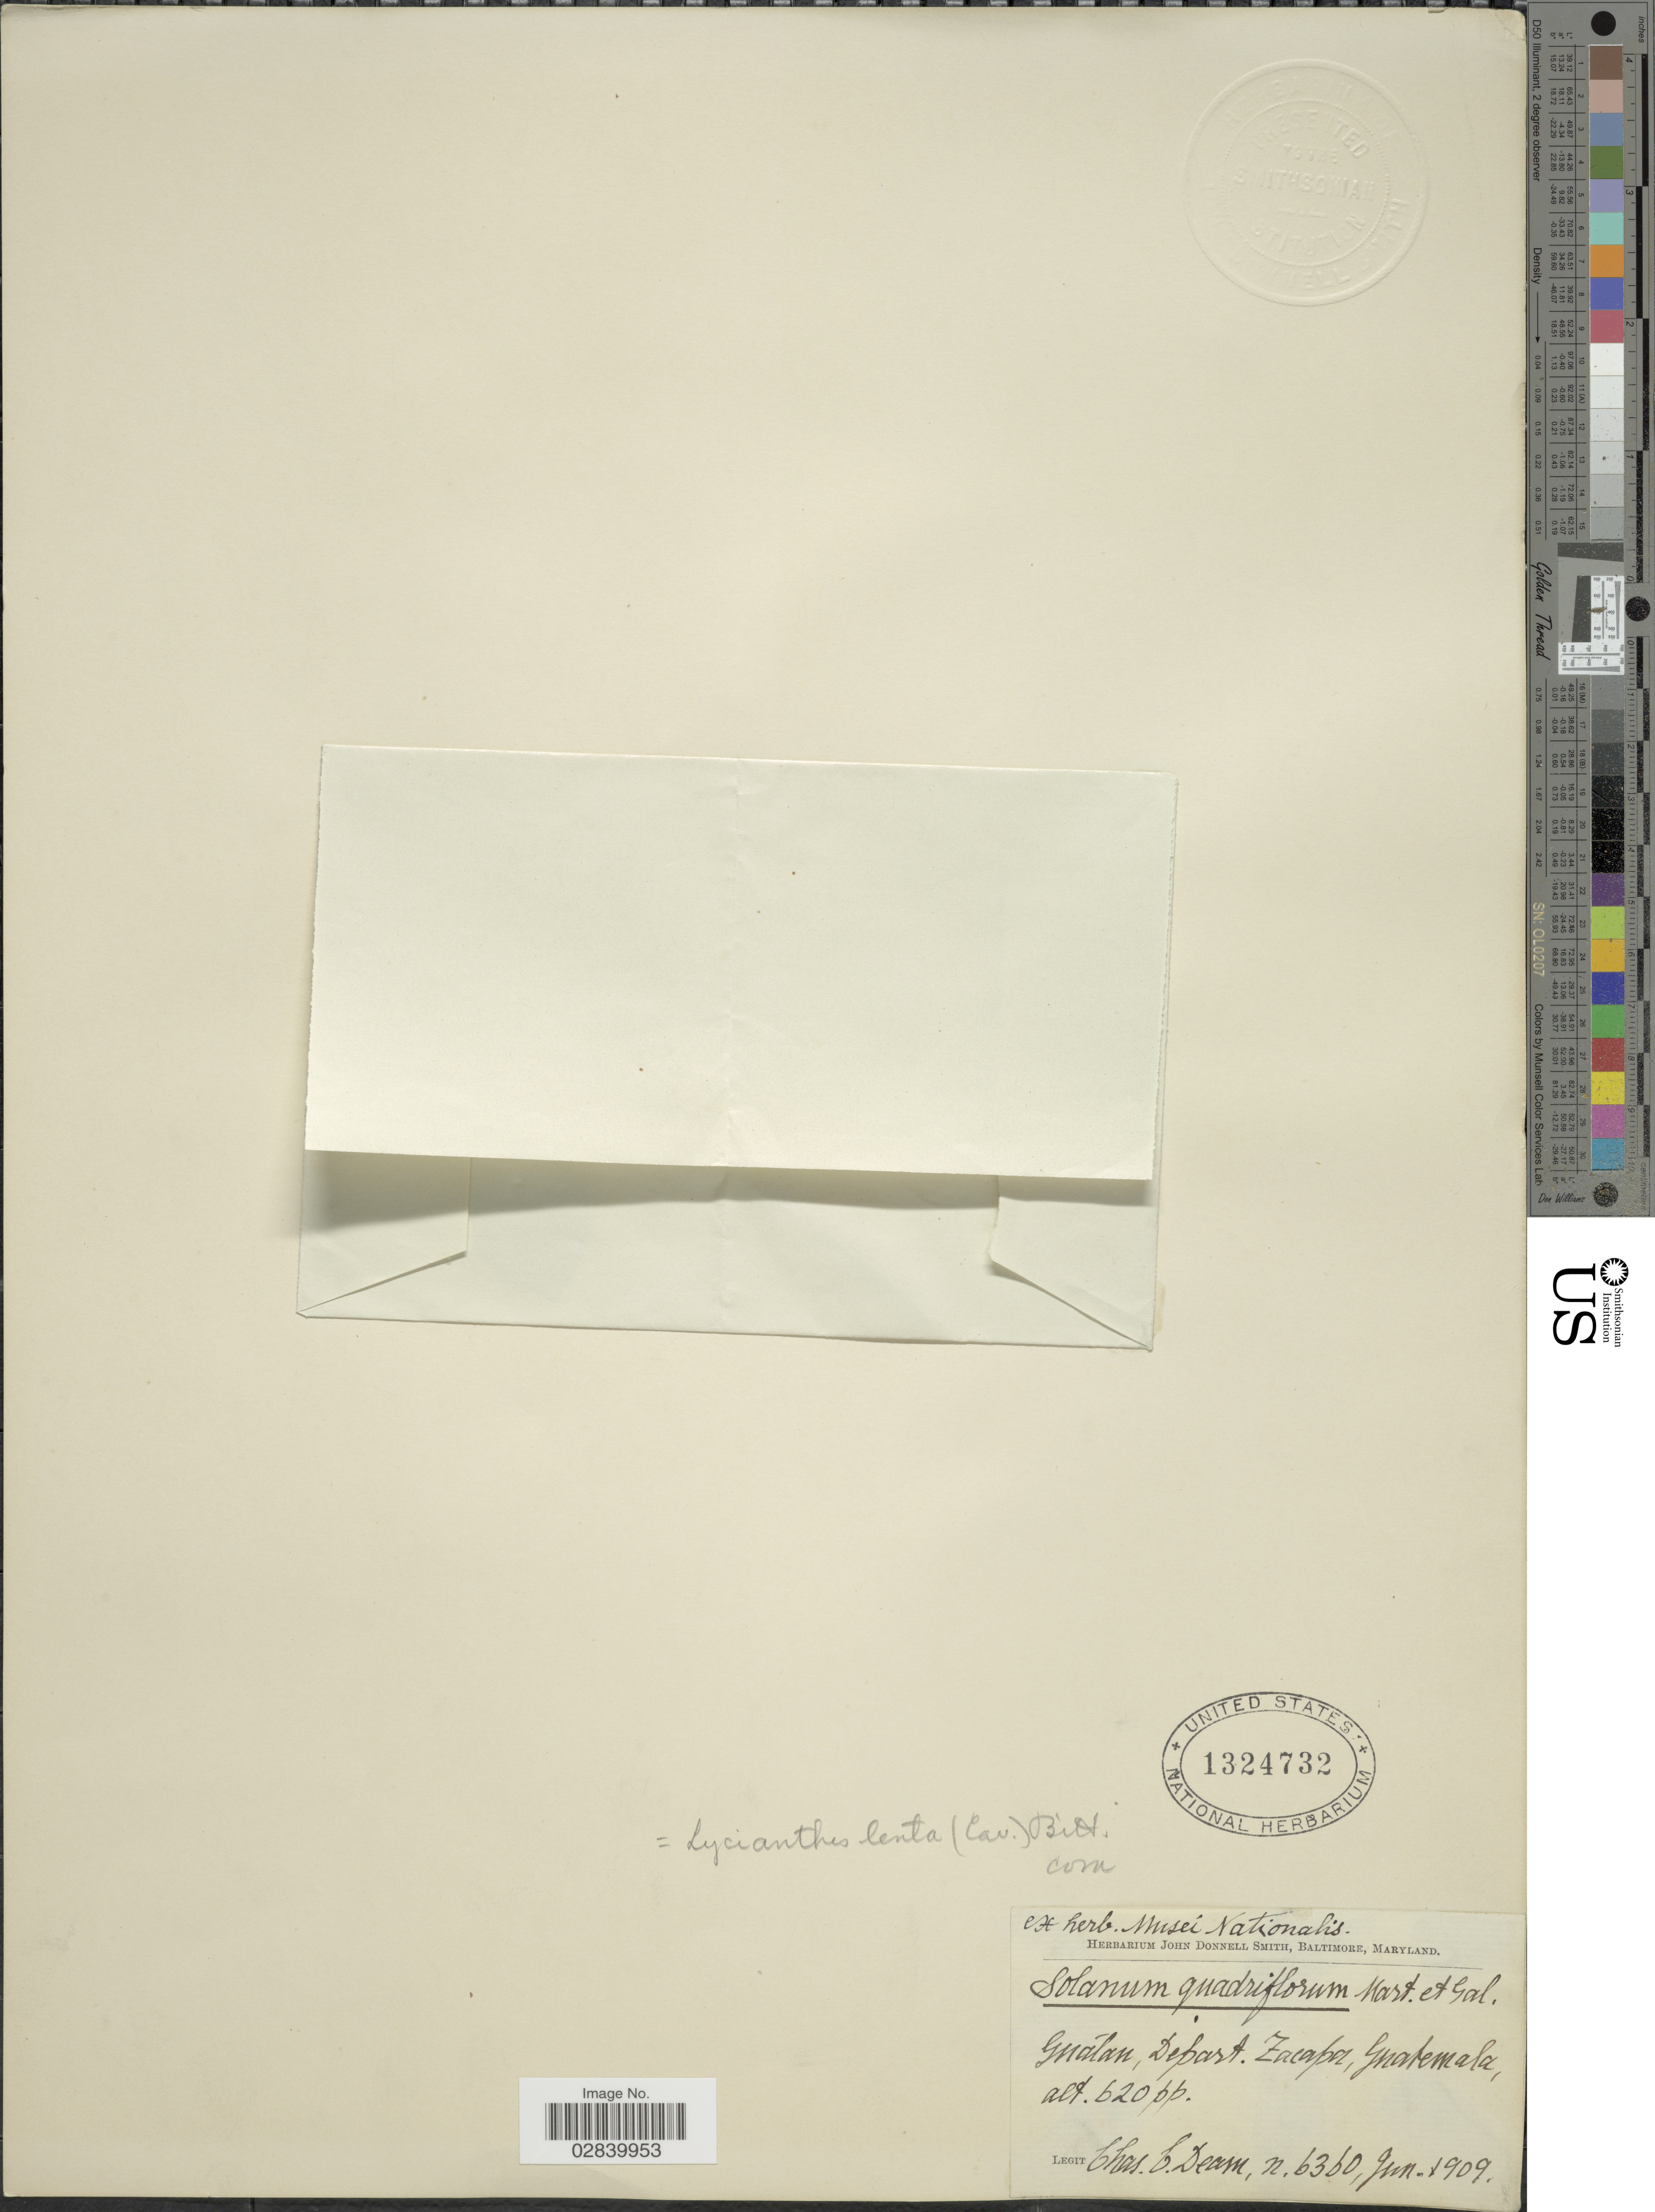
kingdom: Plantae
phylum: Tracheophyta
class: Magnoliopsida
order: Solanales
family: Solanaceae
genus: Lycianthes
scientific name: Lycianthes lenta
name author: (Cav.) Bitter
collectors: C. C. Deam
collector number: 6360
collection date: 1909-06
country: Guatemala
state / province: Zacapa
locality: Guálan, Depart. Zacapa.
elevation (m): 189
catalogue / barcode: US 1324732